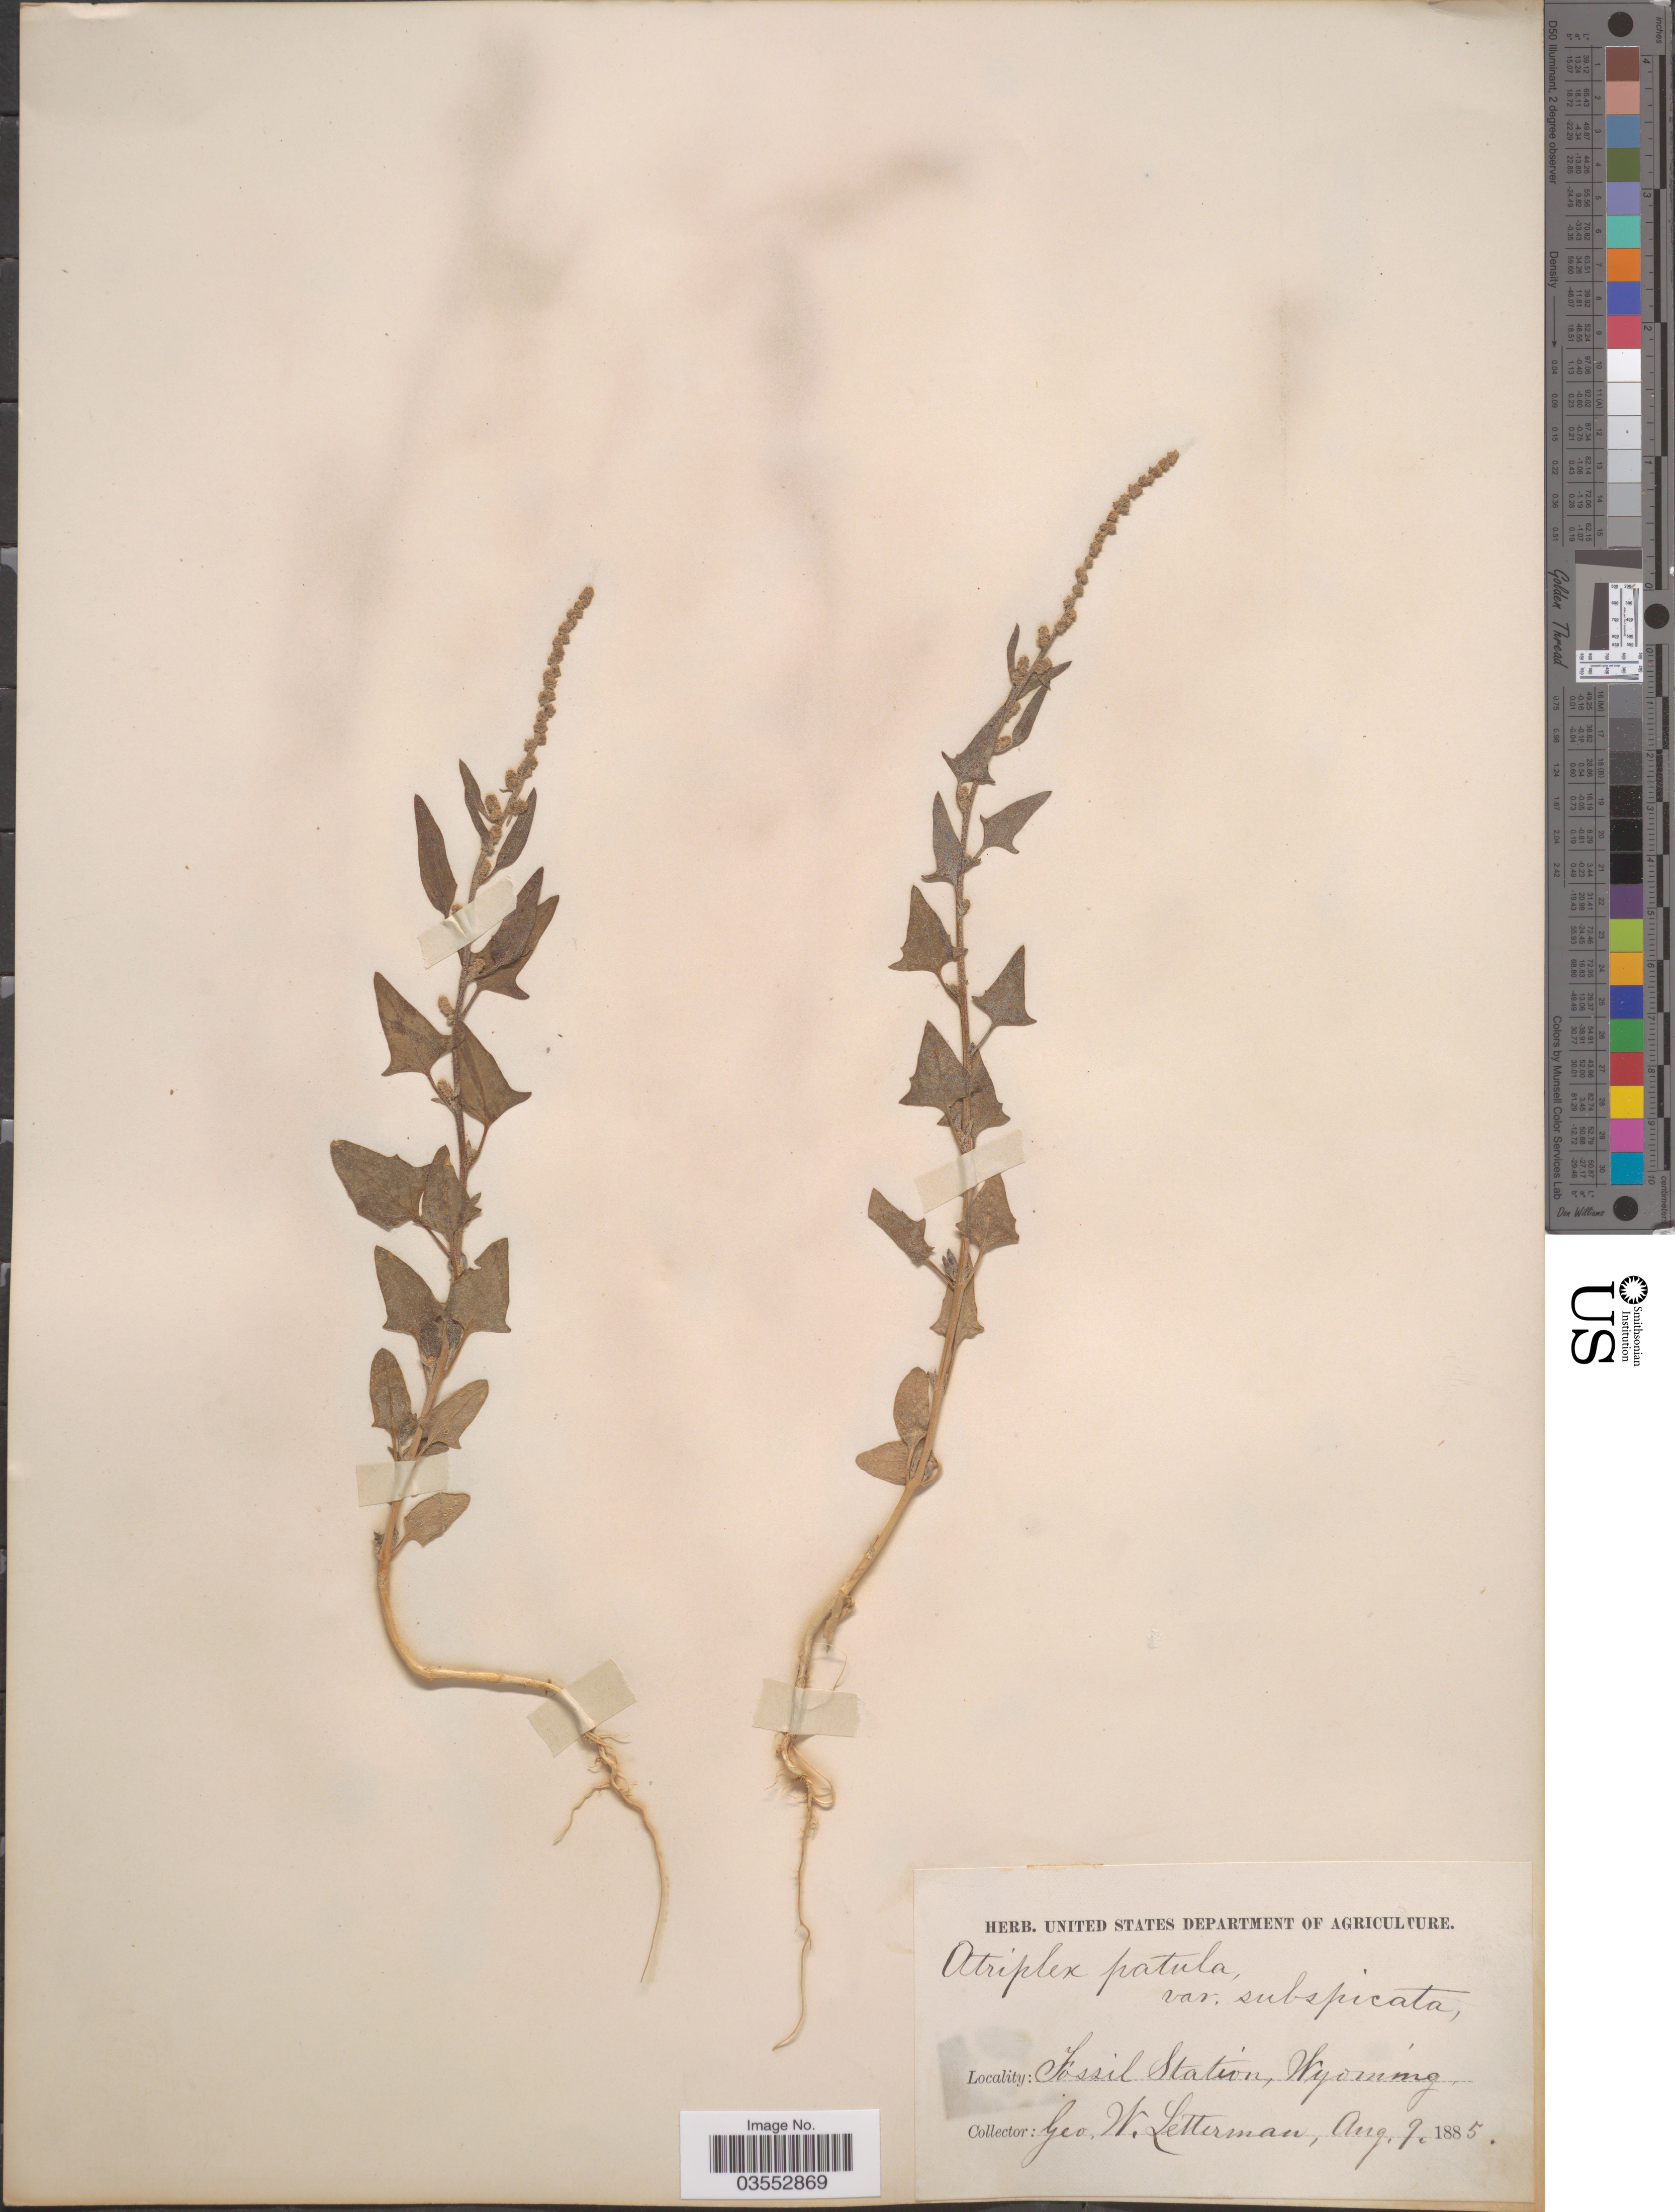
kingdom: Plantae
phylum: Tracheophyta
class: Magnoliopsida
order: Caryophyllales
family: Amaranthaceae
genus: Atriplex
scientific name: Atriplex subspicata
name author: (Nutt.) Rydb.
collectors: G. W. Letterman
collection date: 1885-08-09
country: United States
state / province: Wyoming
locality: Fossil Station.